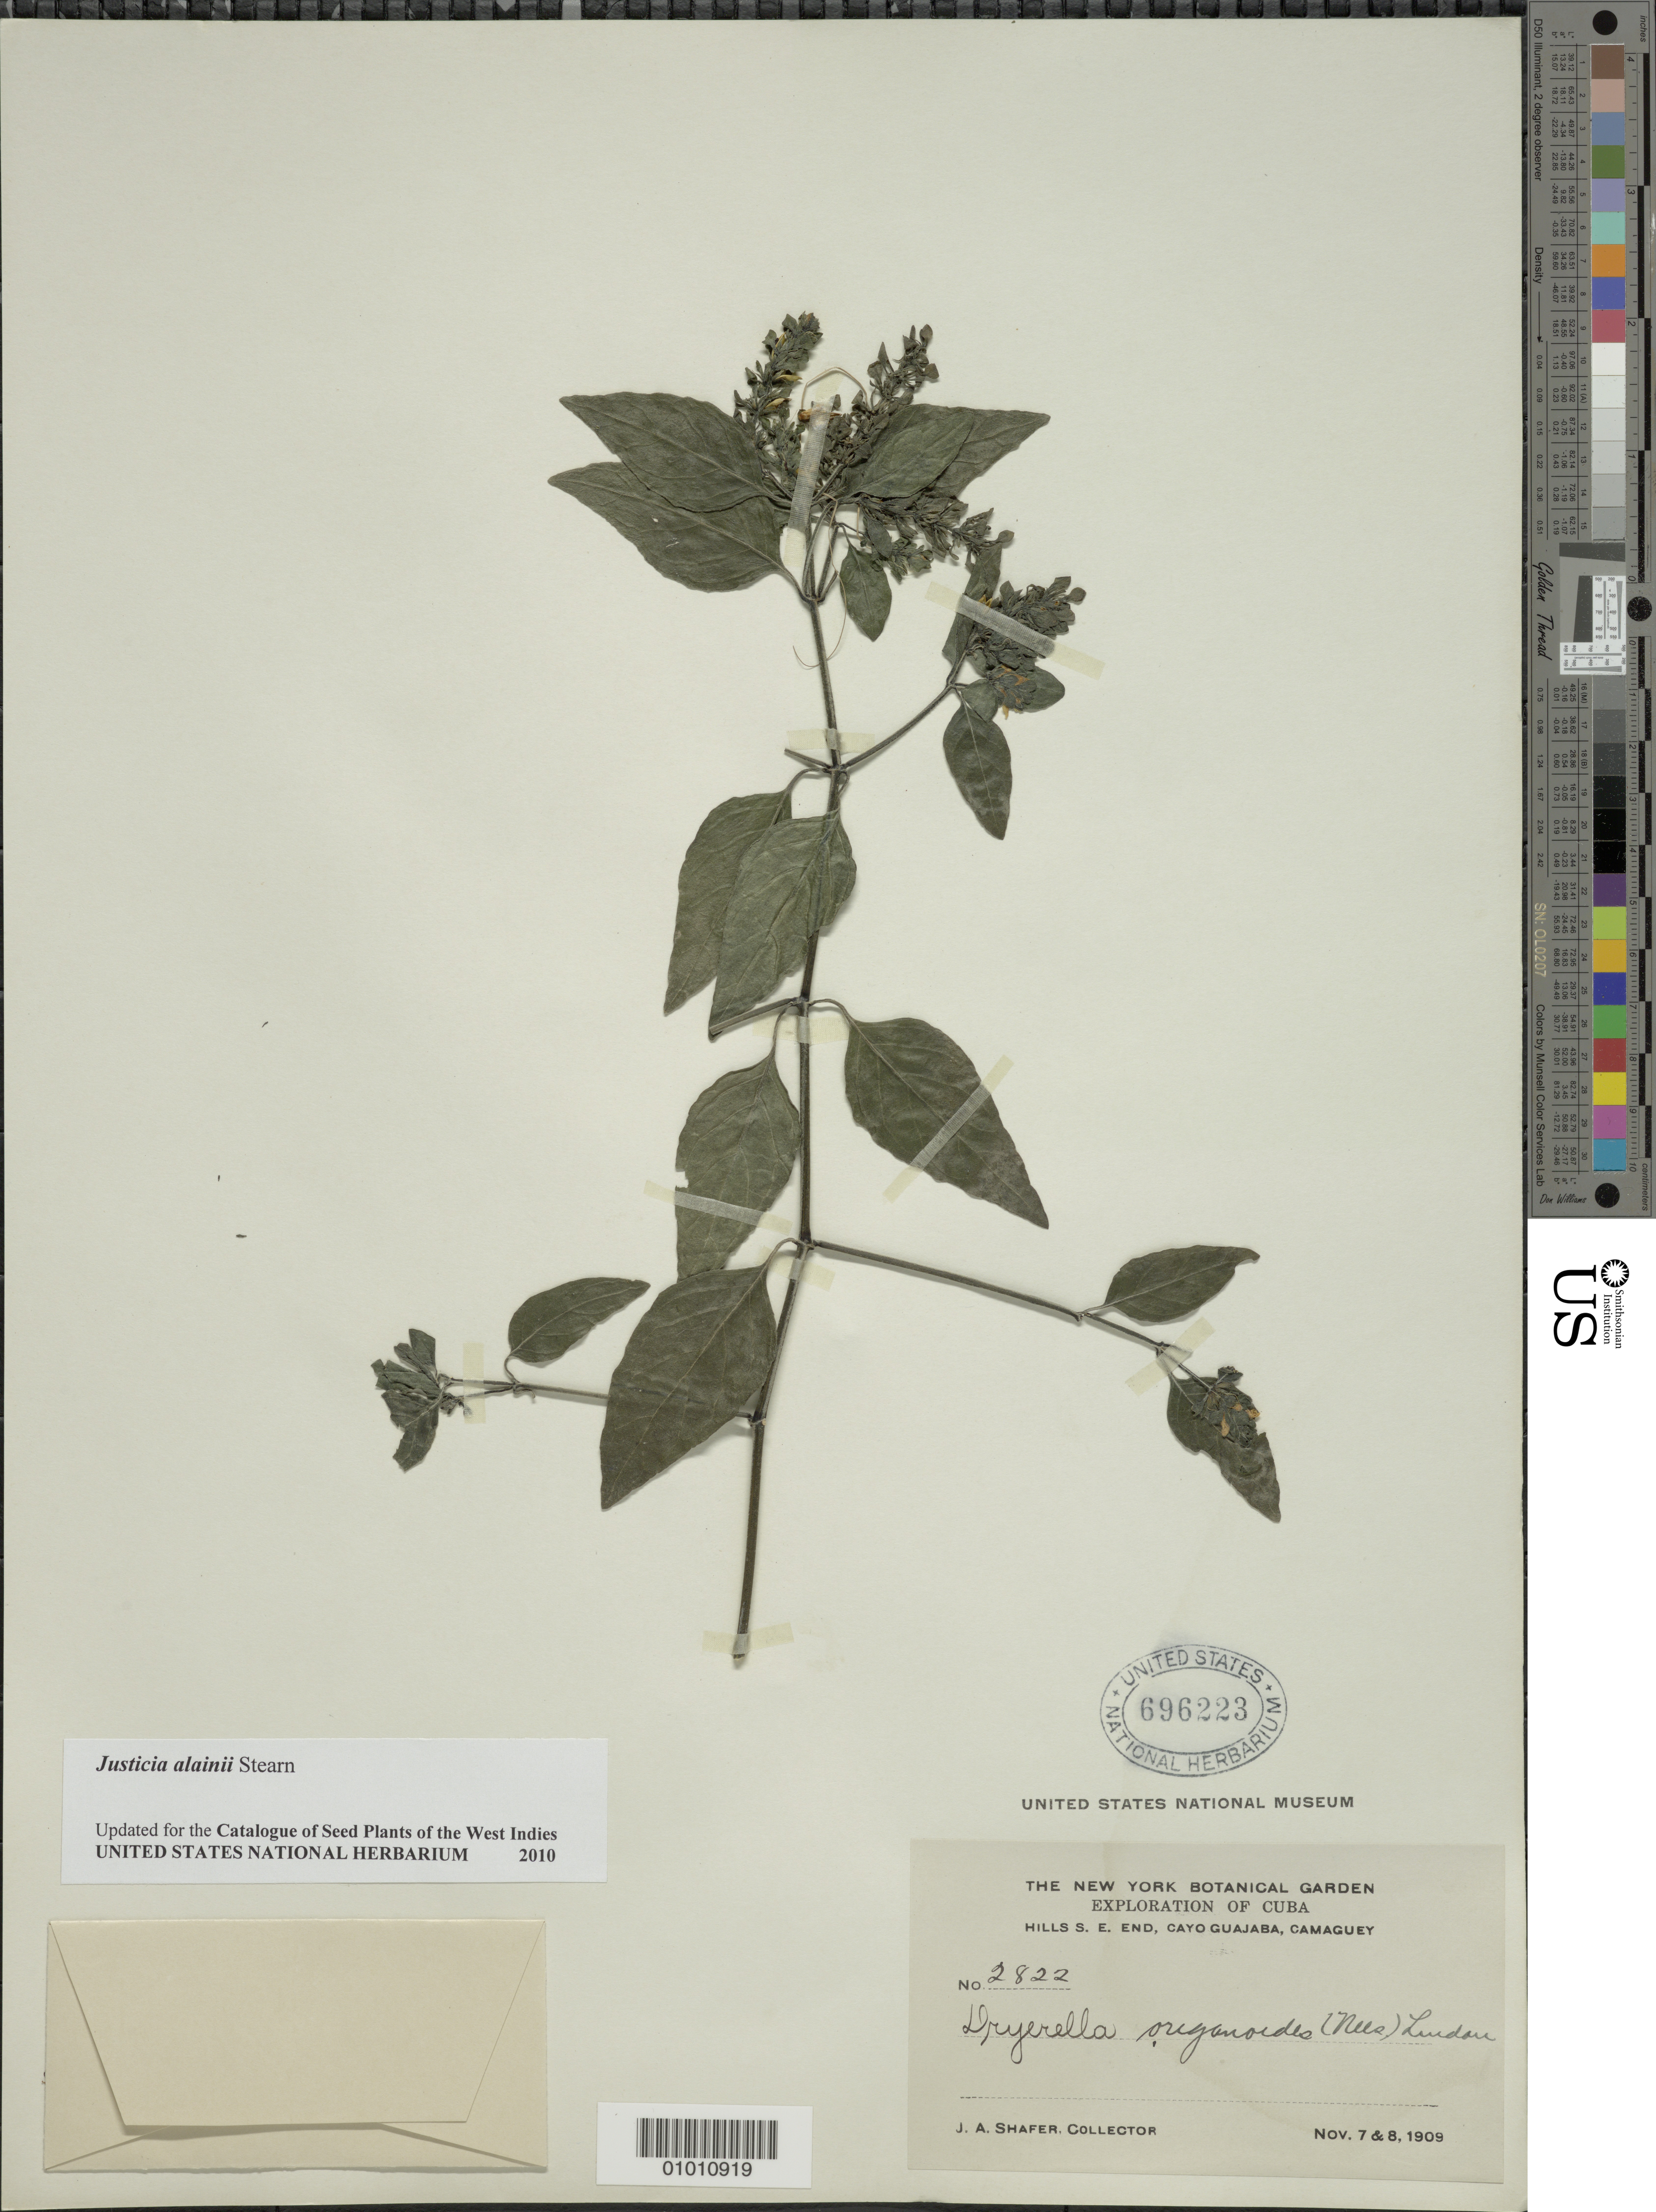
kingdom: Plantae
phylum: Tracheophyta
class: Magnoliopsida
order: Lamiales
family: Acanthaceae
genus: Justicia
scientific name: Justicia alainii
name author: Stearn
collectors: J. A. Shafer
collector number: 2822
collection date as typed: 07 Nov 1909 and 08 Nov 1909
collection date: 1909-11-07,1909-11-08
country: Cuba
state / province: Camaguey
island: Cuba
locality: S E end, Cayo Guajaba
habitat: Hills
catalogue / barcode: US 696223